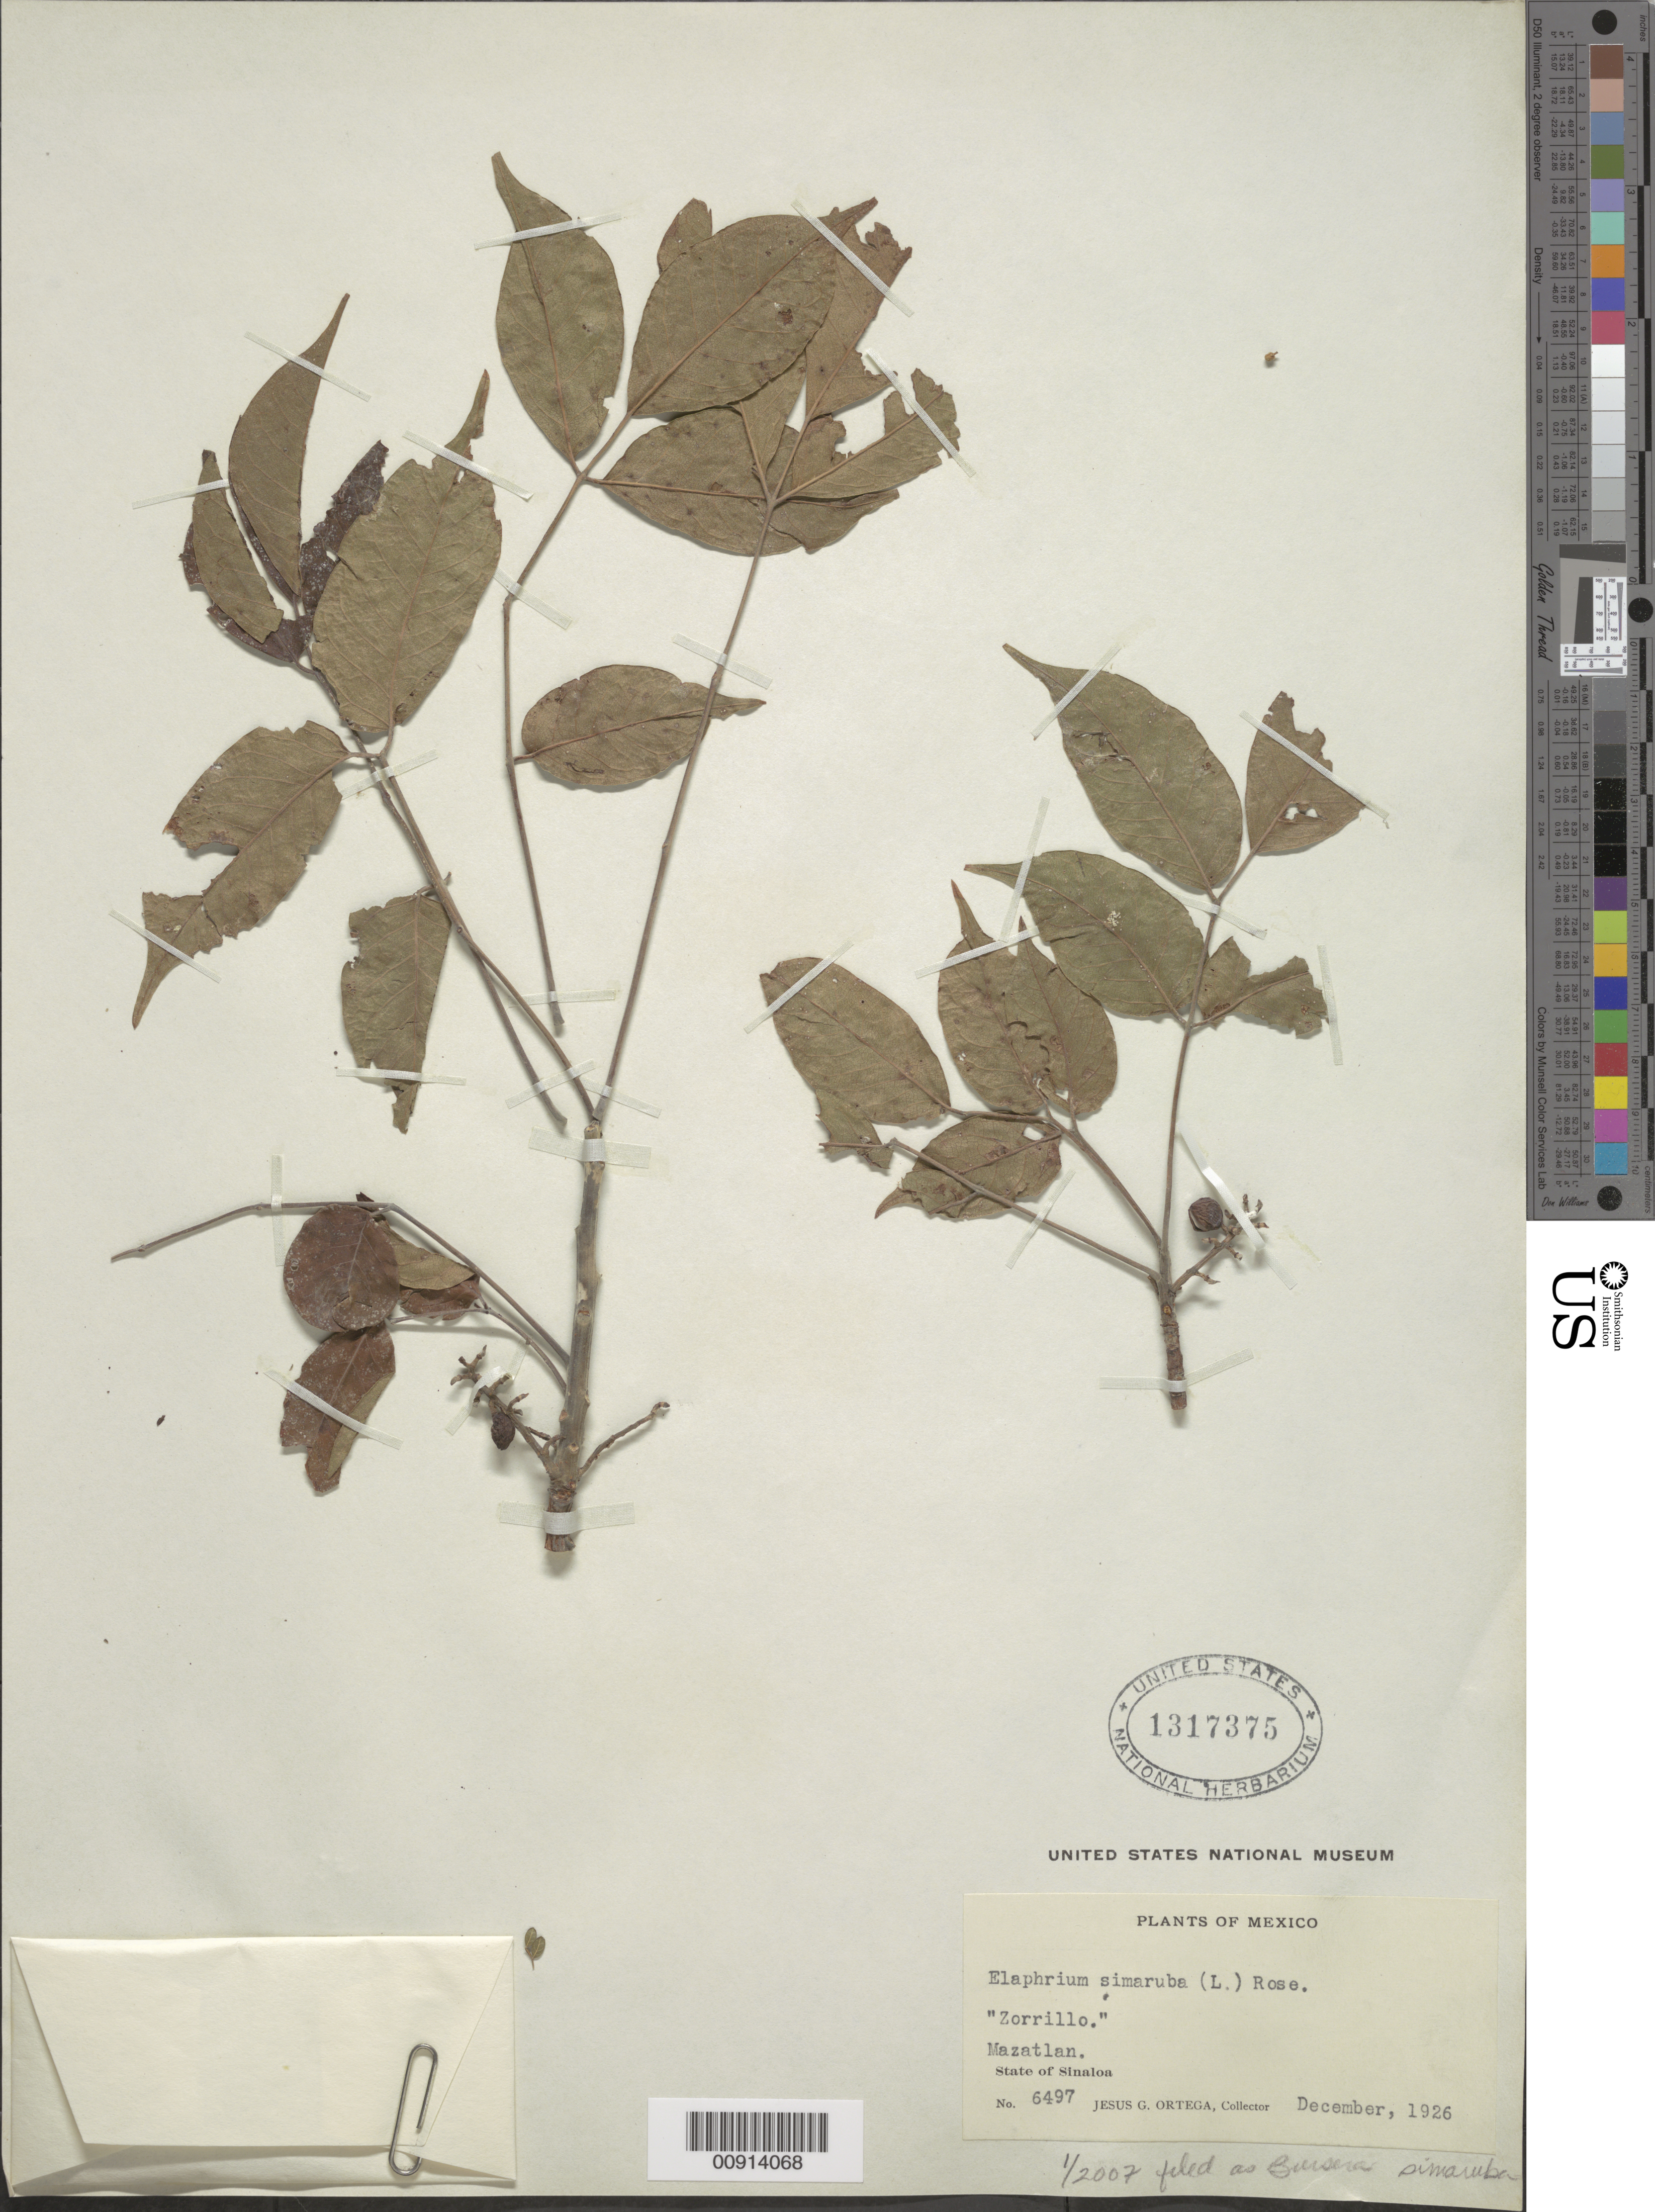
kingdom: Plantae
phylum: Tracheophyta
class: Magnoliopsida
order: Sapindales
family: Burseraceae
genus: Bursera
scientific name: Bursera simaruba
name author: (L.) Sarg.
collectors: J. Ortega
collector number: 6497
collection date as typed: Dec 1926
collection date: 1926-12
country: Mexico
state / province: Sinaloa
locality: Mazatlán, State of Sinaloa.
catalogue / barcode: US 1317375